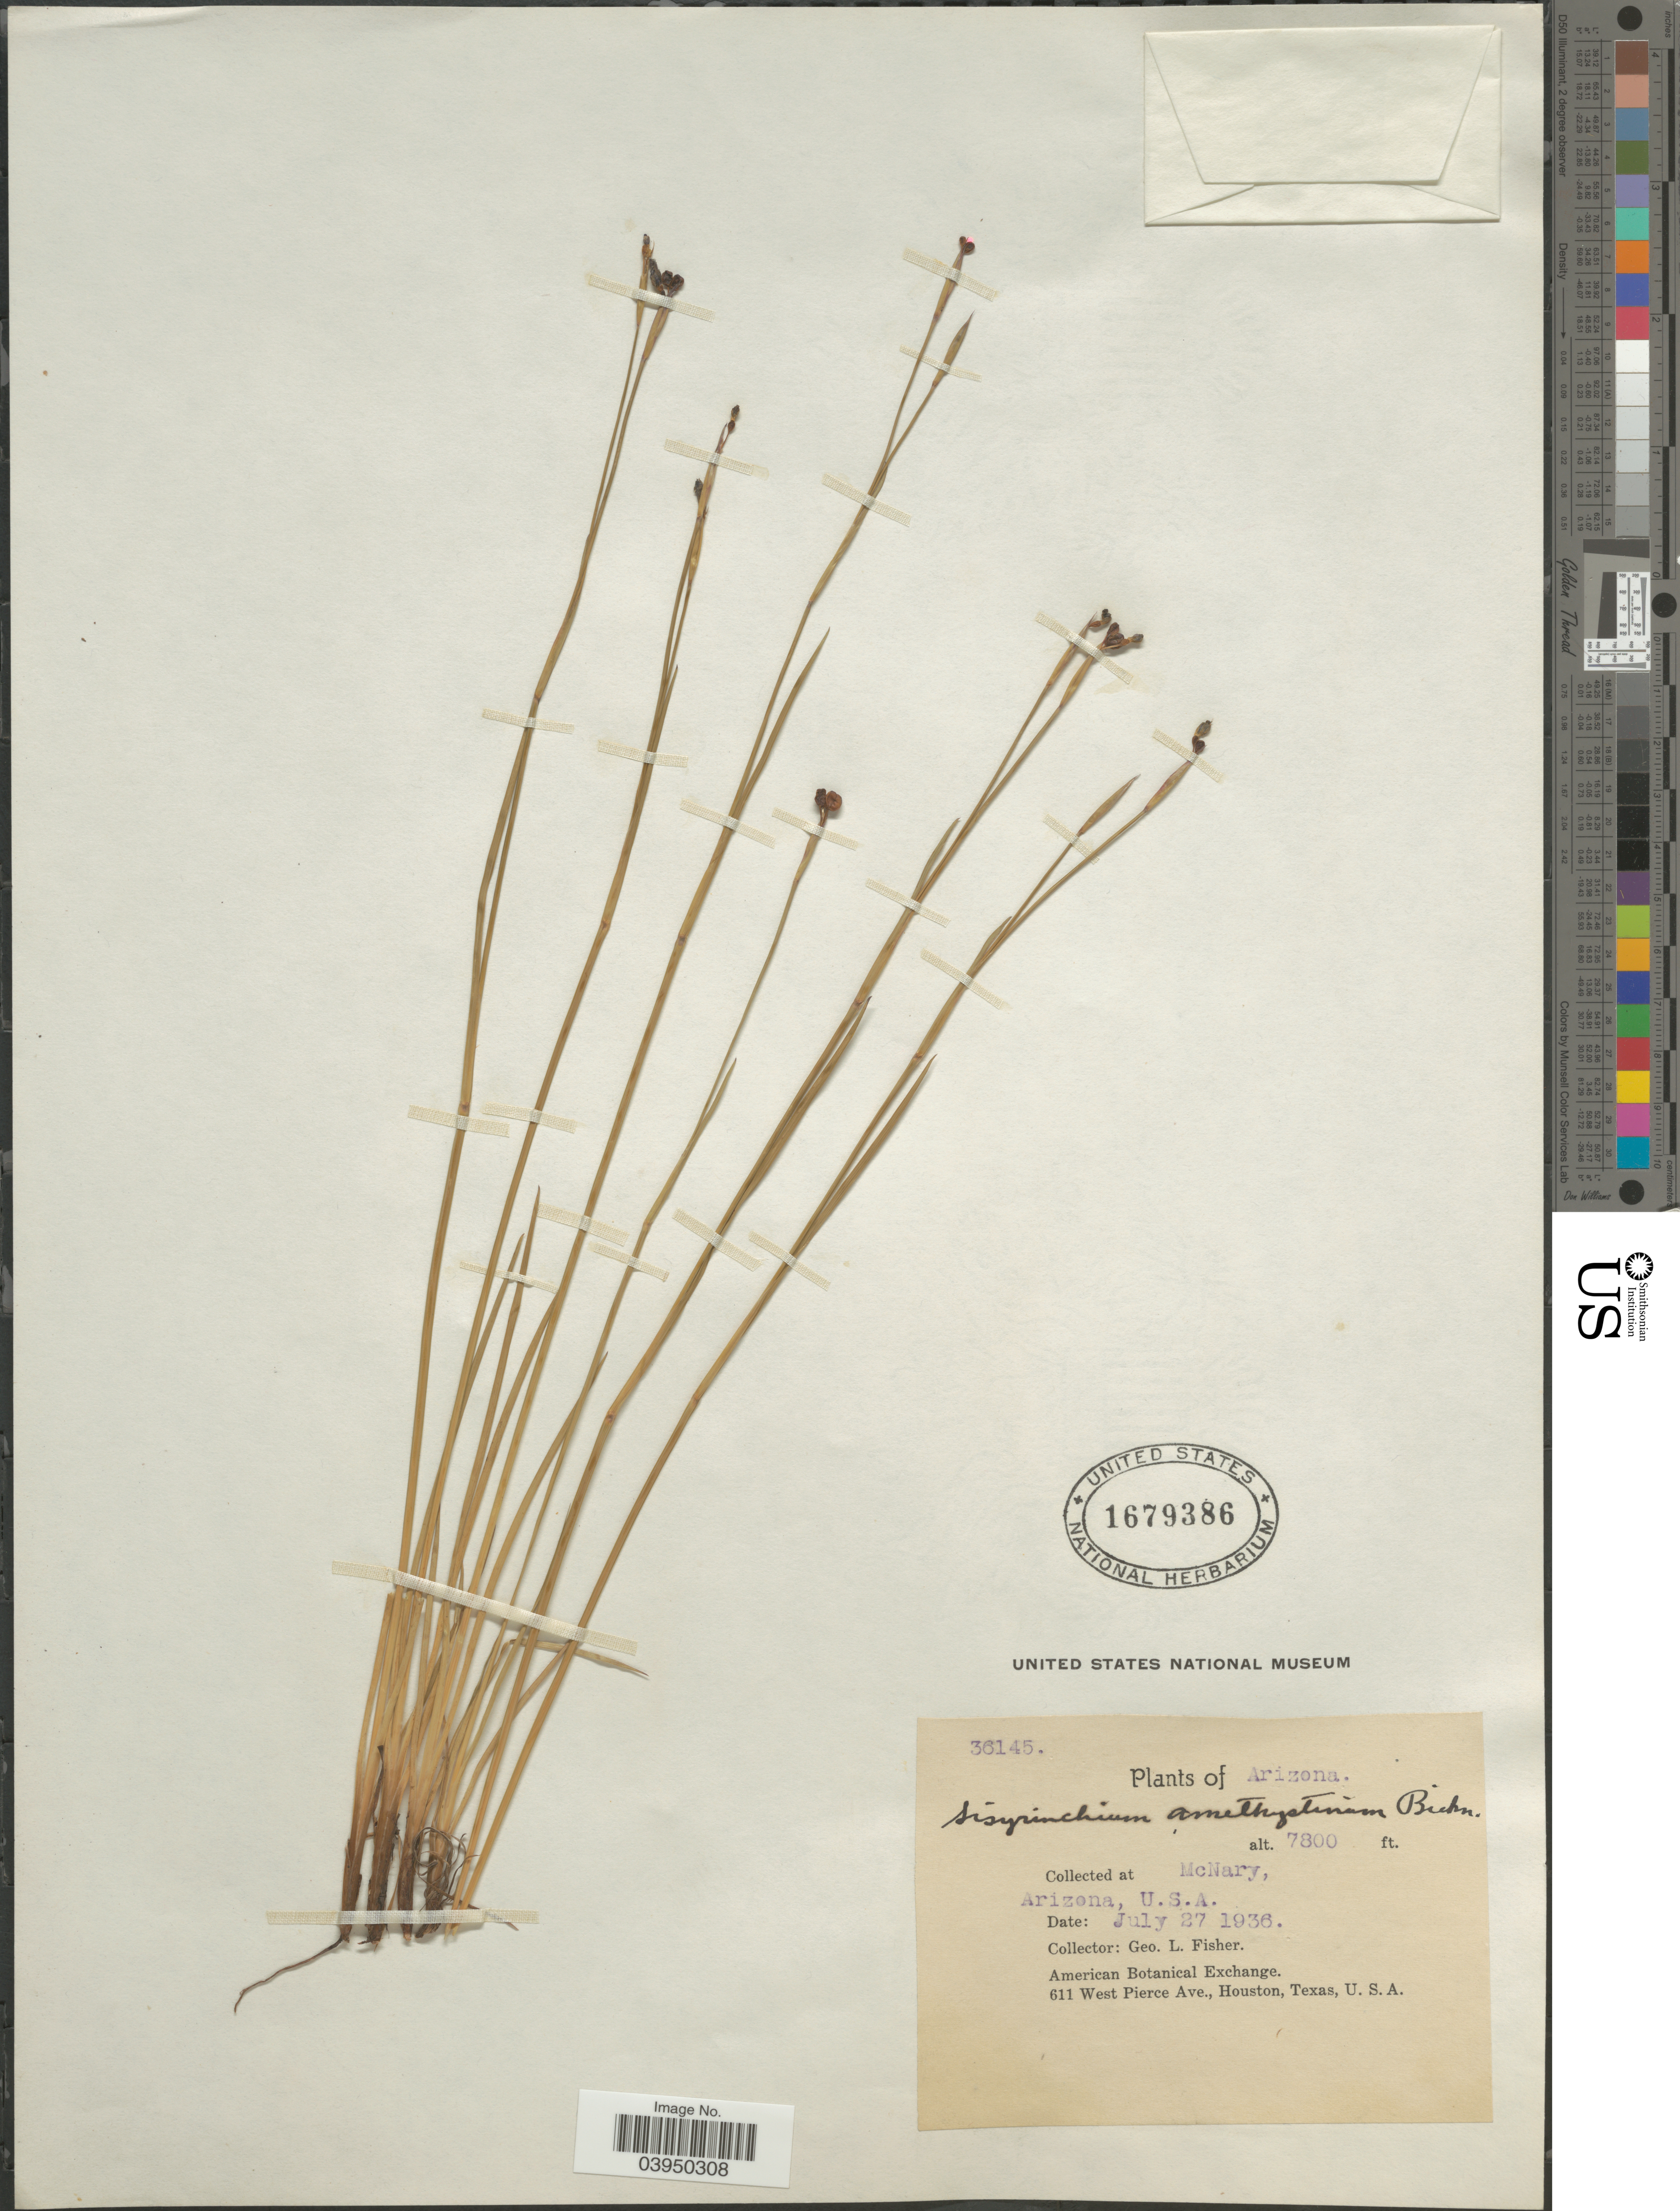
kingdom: Plantae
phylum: Tracheophyta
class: Liliopsida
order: Asparagales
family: Iridaceae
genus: Sisyrinchium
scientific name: Sisyrinchium amethystinum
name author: E.P. Bicknell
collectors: G. L. Fisher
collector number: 36145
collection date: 1936-07-27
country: United States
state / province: Arizona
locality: At McNary.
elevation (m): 2377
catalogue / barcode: US 1679386